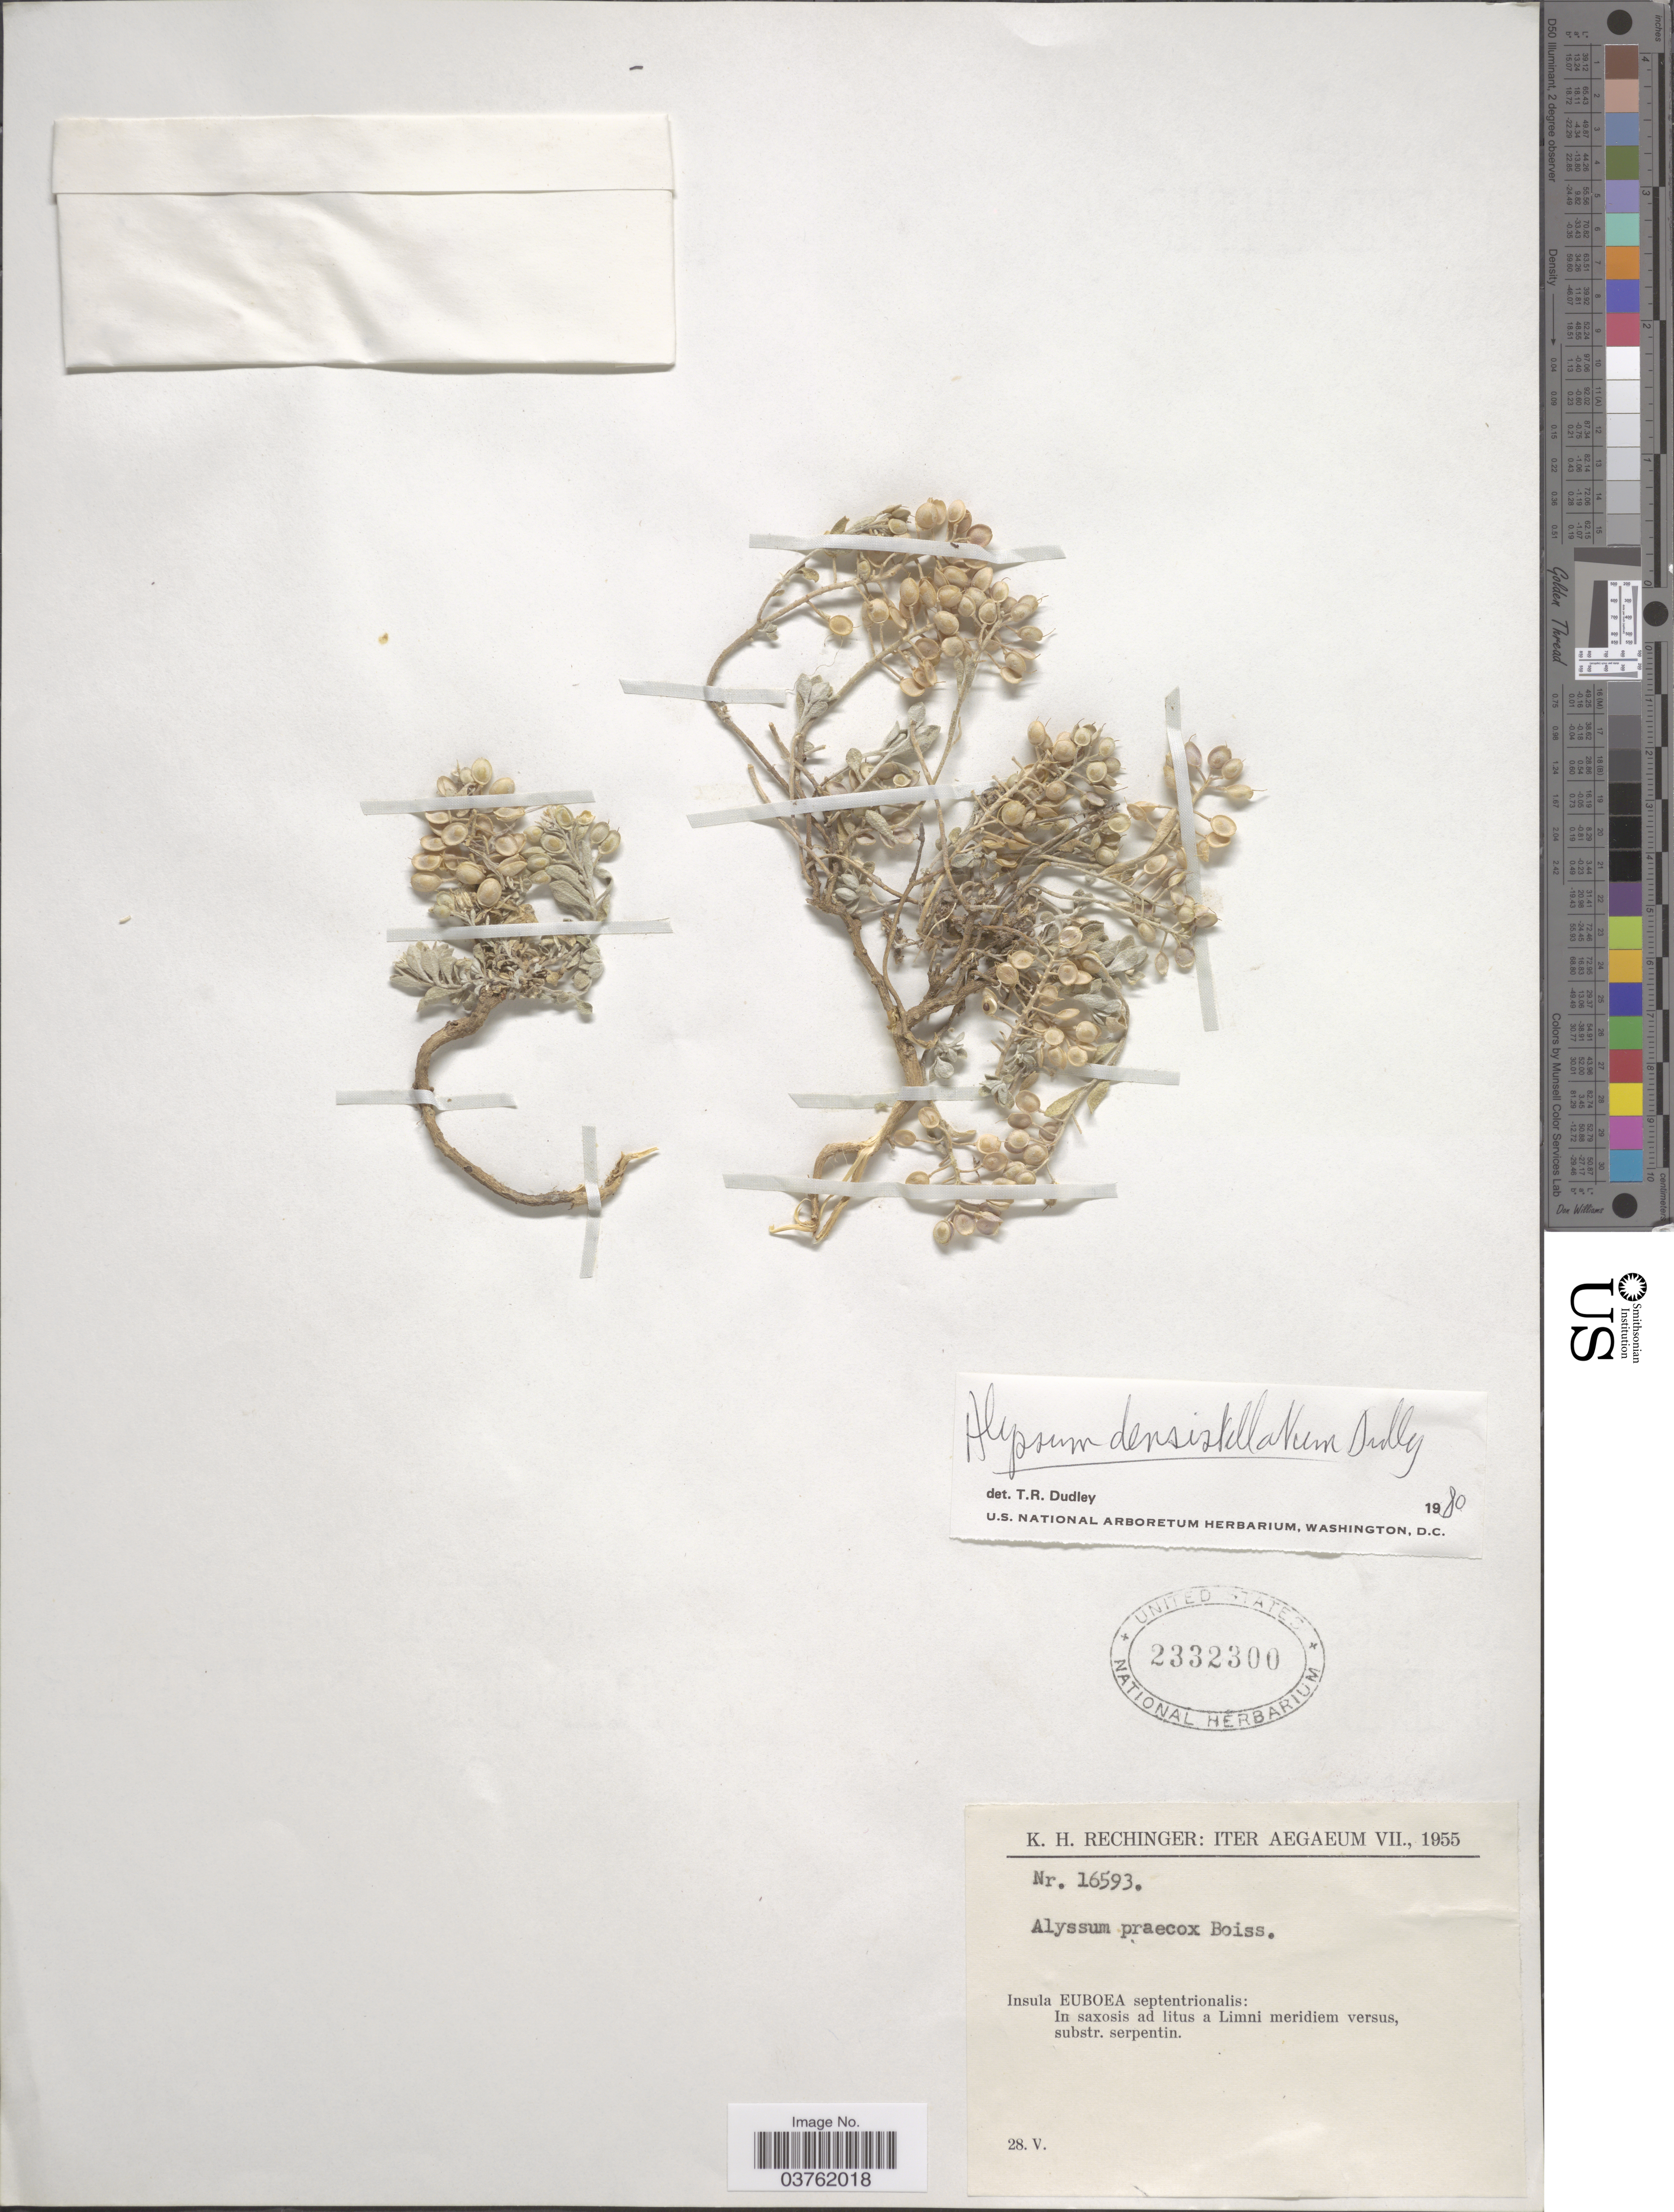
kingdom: Plantae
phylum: Tracheophyta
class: Magnoliopsida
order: Brassicales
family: Brassicaceae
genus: Alyssum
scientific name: Alyssum densistellatum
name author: T.R. Dudley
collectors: K. H. Rechinger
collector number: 16593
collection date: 1955-05-28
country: Greece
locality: Iter Aegaeum. Insula Euboea septentrionalis: In saxosis ad litus a Limni meridiem versus.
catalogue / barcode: US 2332300